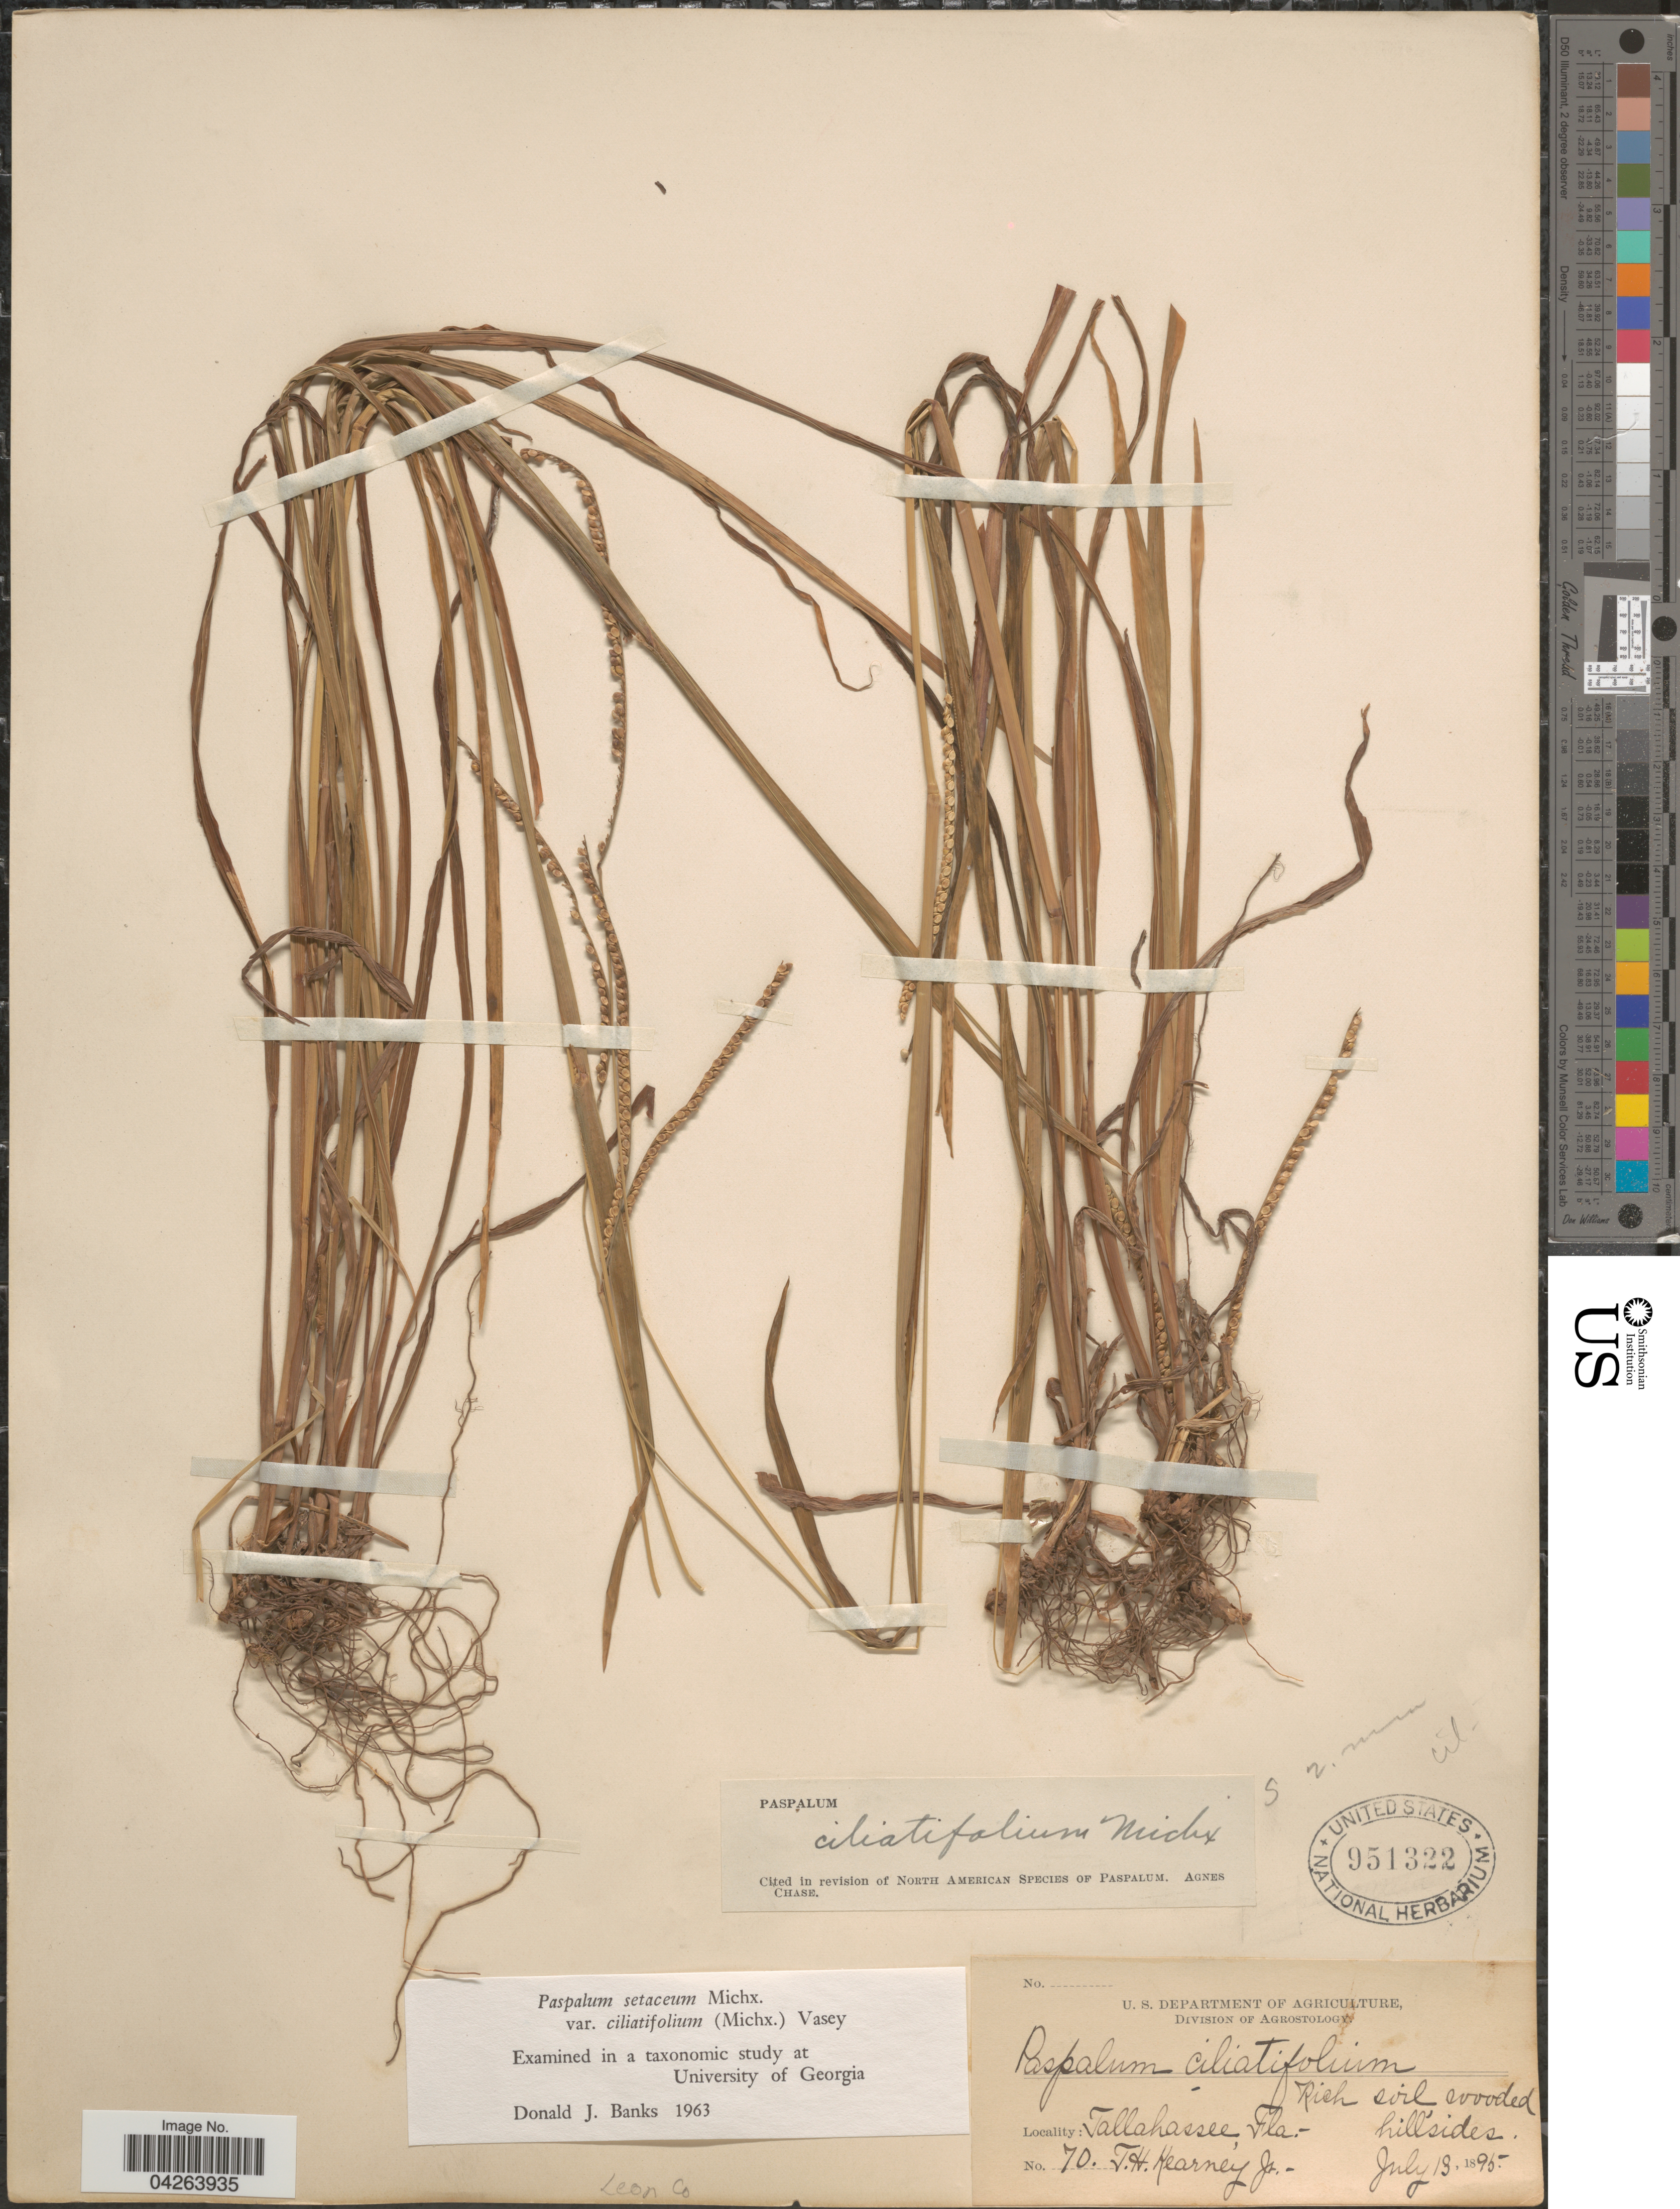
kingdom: Plantae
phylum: Tracheophyta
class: Liliopsida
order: Poales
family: Poaceae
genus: Paspalum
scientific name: Paspalum setaceum var. ciliatifolium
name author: (Michx.) Vasey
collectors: T. H. Kearney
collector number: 70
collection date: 1895-07-13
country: United States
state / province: Florida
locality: Tallahassee. Leon Co.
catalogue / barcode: US 951322